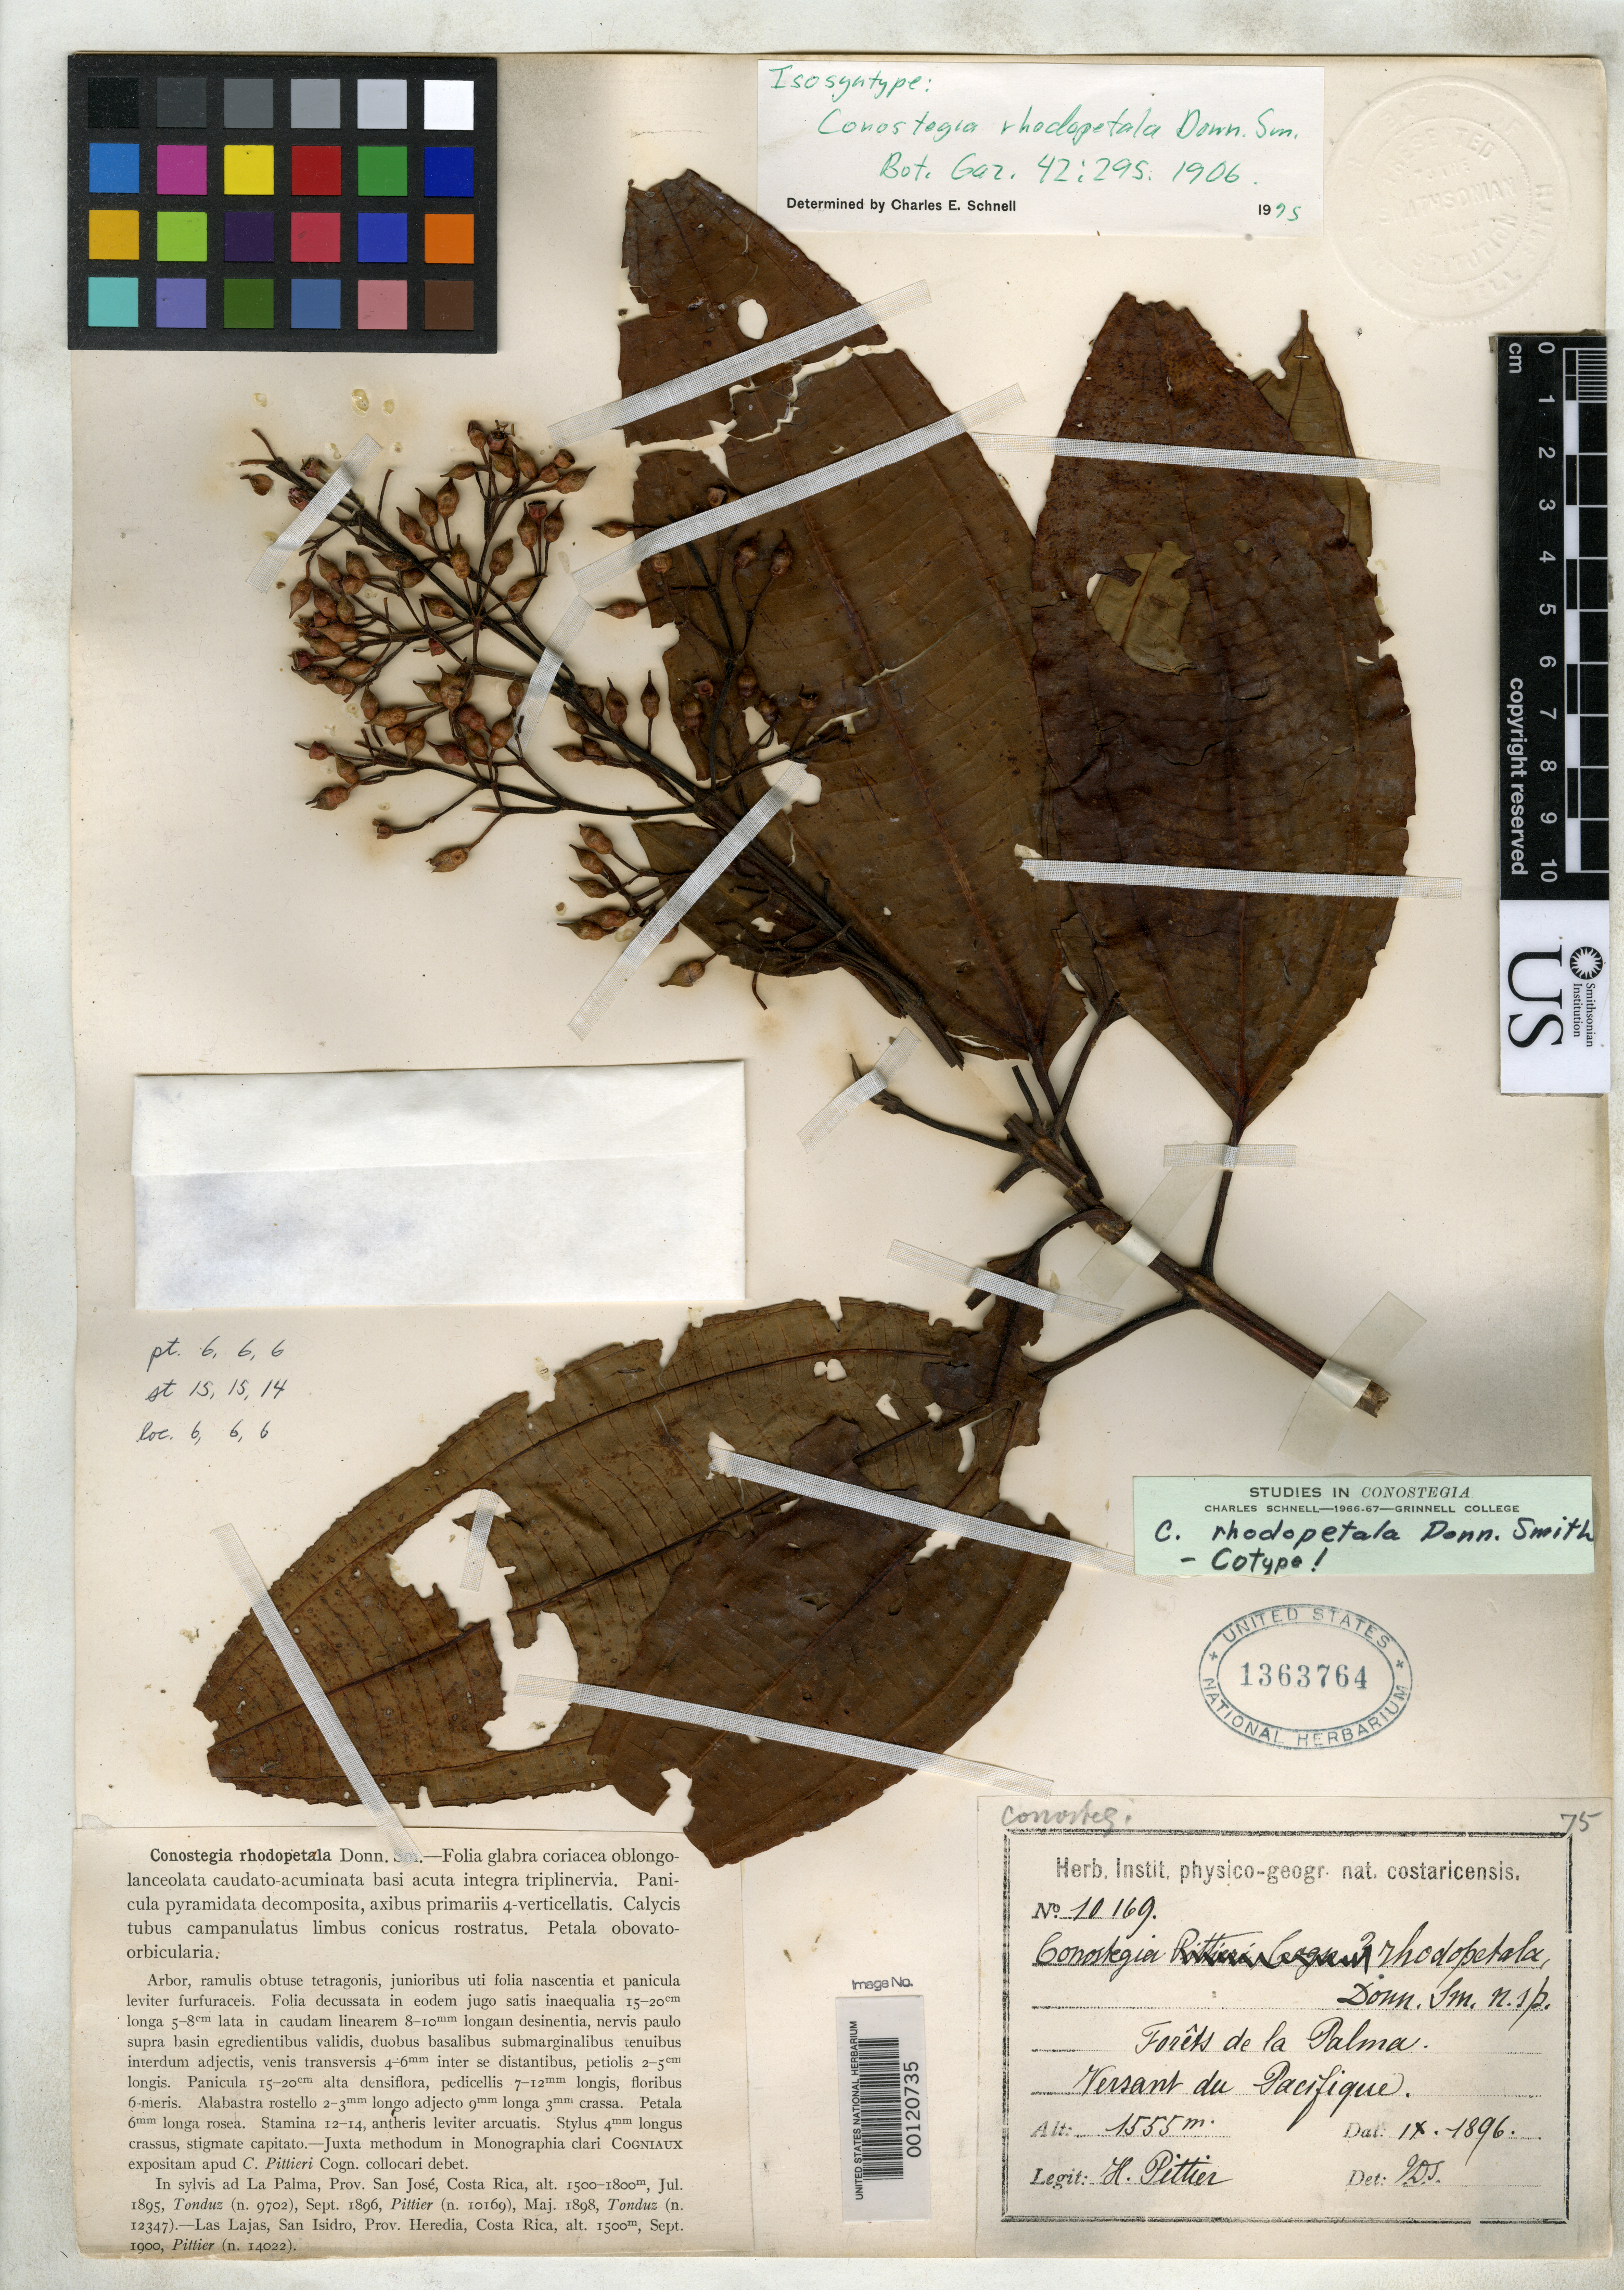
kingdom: Plantae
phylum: Tracheophyta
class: Magnoliopsida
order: Myrtales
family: Melastomataceae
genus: Conostegia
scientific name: Conostegia rhodopetala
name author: Donn. Sm.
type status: Syntype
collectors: H. F. Pittier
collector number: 10169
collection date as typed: Sep 1896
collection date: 1896-09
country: Costa Rica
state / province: San José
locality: La Palma.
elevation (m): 1500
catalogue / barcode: US 1363764